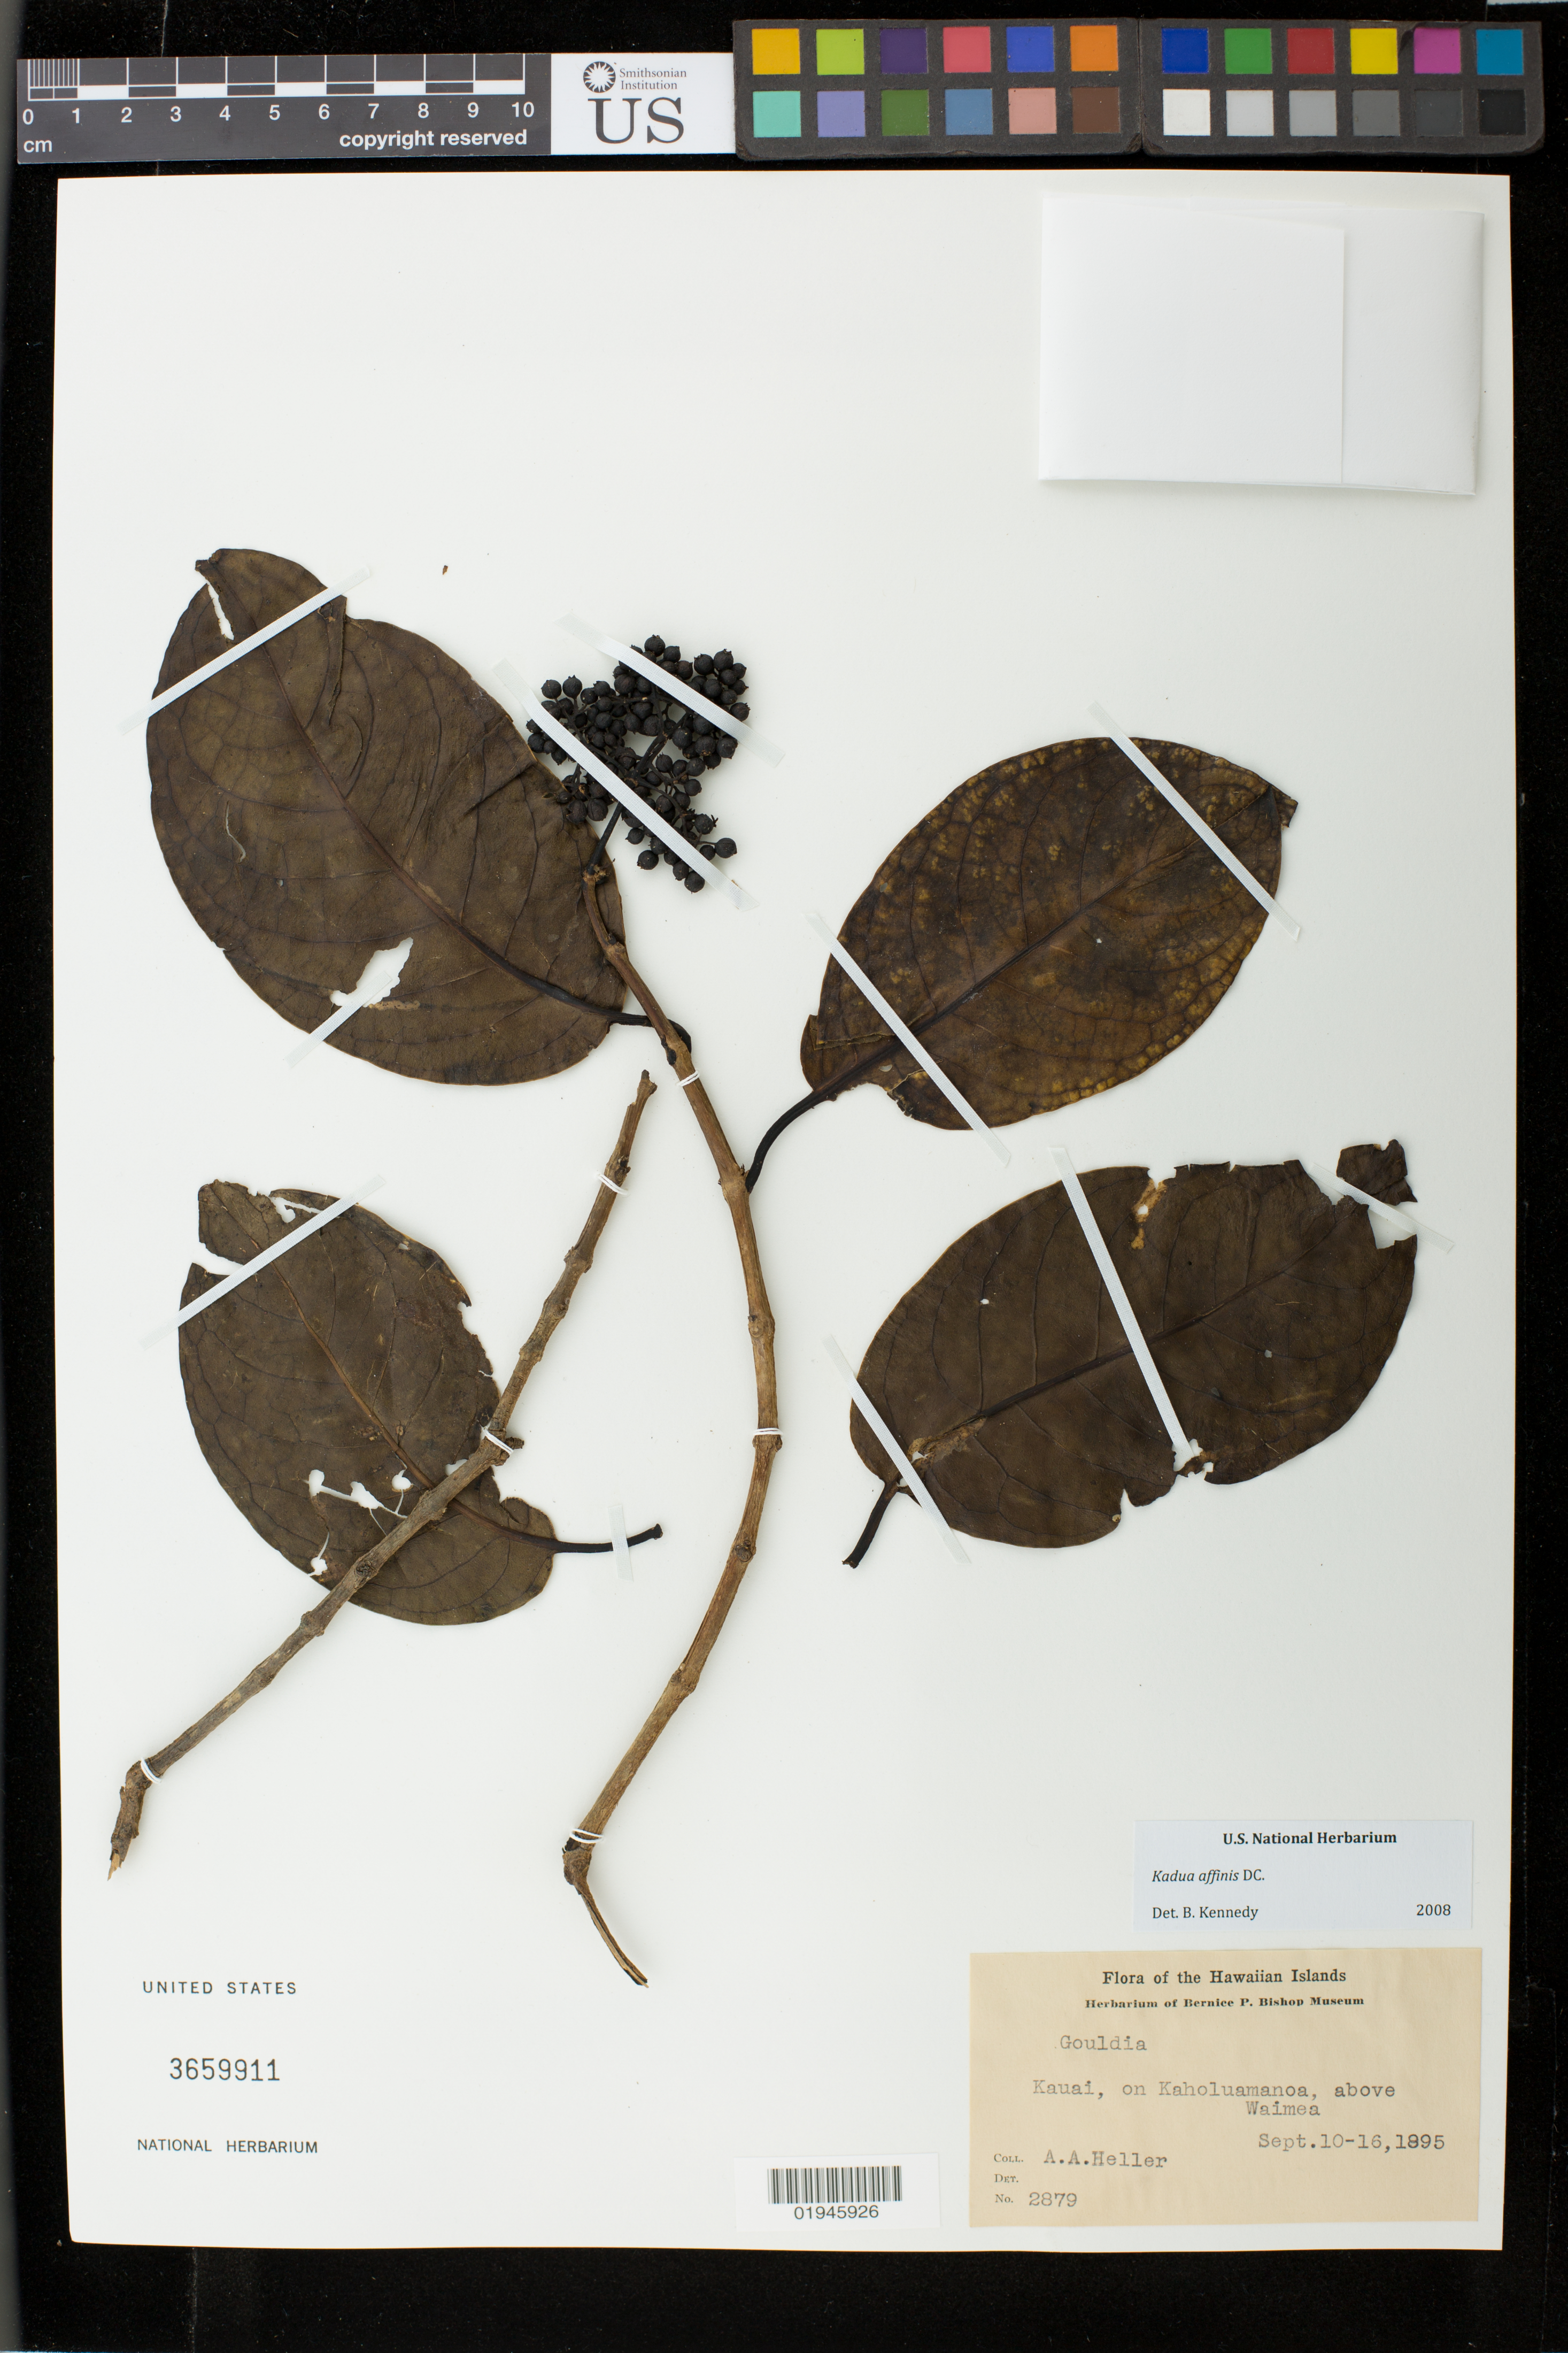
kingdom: Plantae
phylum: Tracheophyta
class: Magnoliopsida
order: Gentianales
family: Rubiaceae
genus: Kadua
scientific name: Kadua affinis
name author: DC.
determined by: Kennedy, B.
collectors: A. A. Heller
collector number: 2879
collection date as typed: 10 Sep 1895 to 16 Sep 1895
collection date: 1895-09-10/1895-09-16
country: United States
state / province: Hawaii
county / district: Kauai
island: Kaua'i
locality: On Kaholuamanoa, above Waimea.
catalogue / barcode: US 3659911